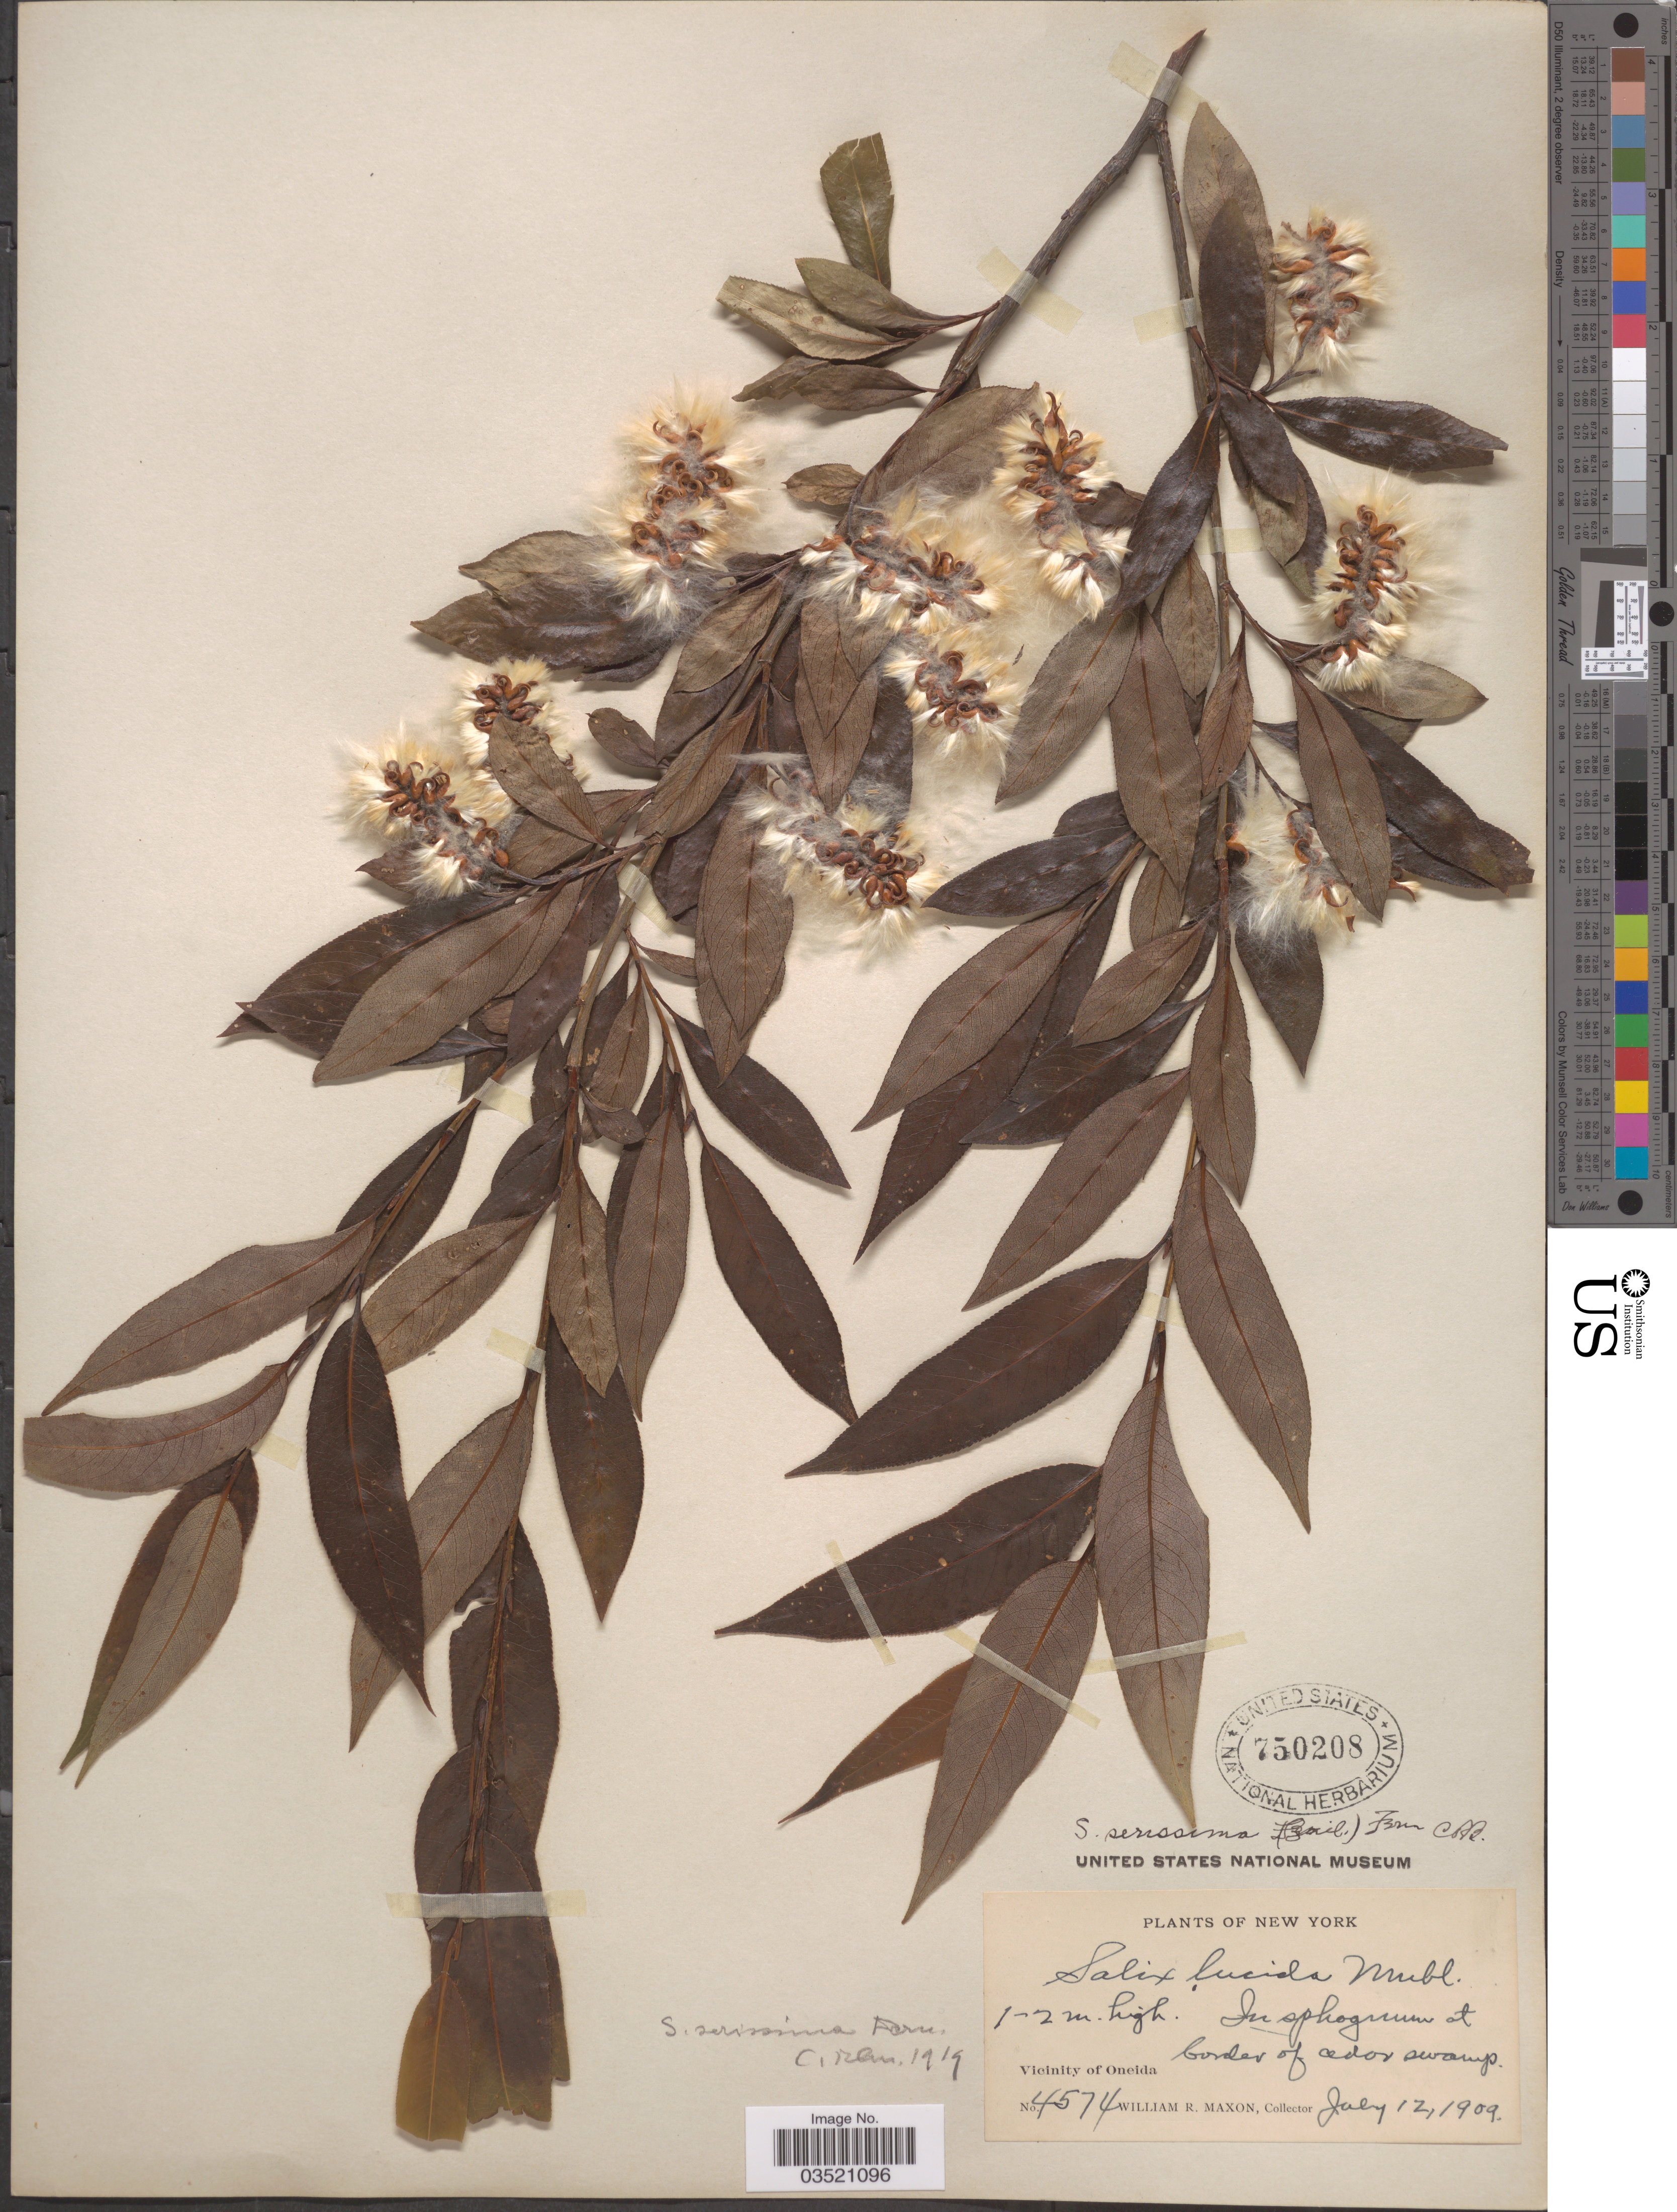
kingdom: Plantae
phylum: Tracheophyta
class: Magnoliopsida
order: Malpighiales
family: Salicaceae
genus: Salix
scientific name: Salix serissima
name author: (L.H. Bailey) Fernald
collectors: W. R. Maxon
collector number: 4574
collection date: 1909-07-12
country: United States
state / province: New York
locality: Vicinity of Oneida. In sphagnum at Border of cedar swamp.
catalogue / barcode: US 750208